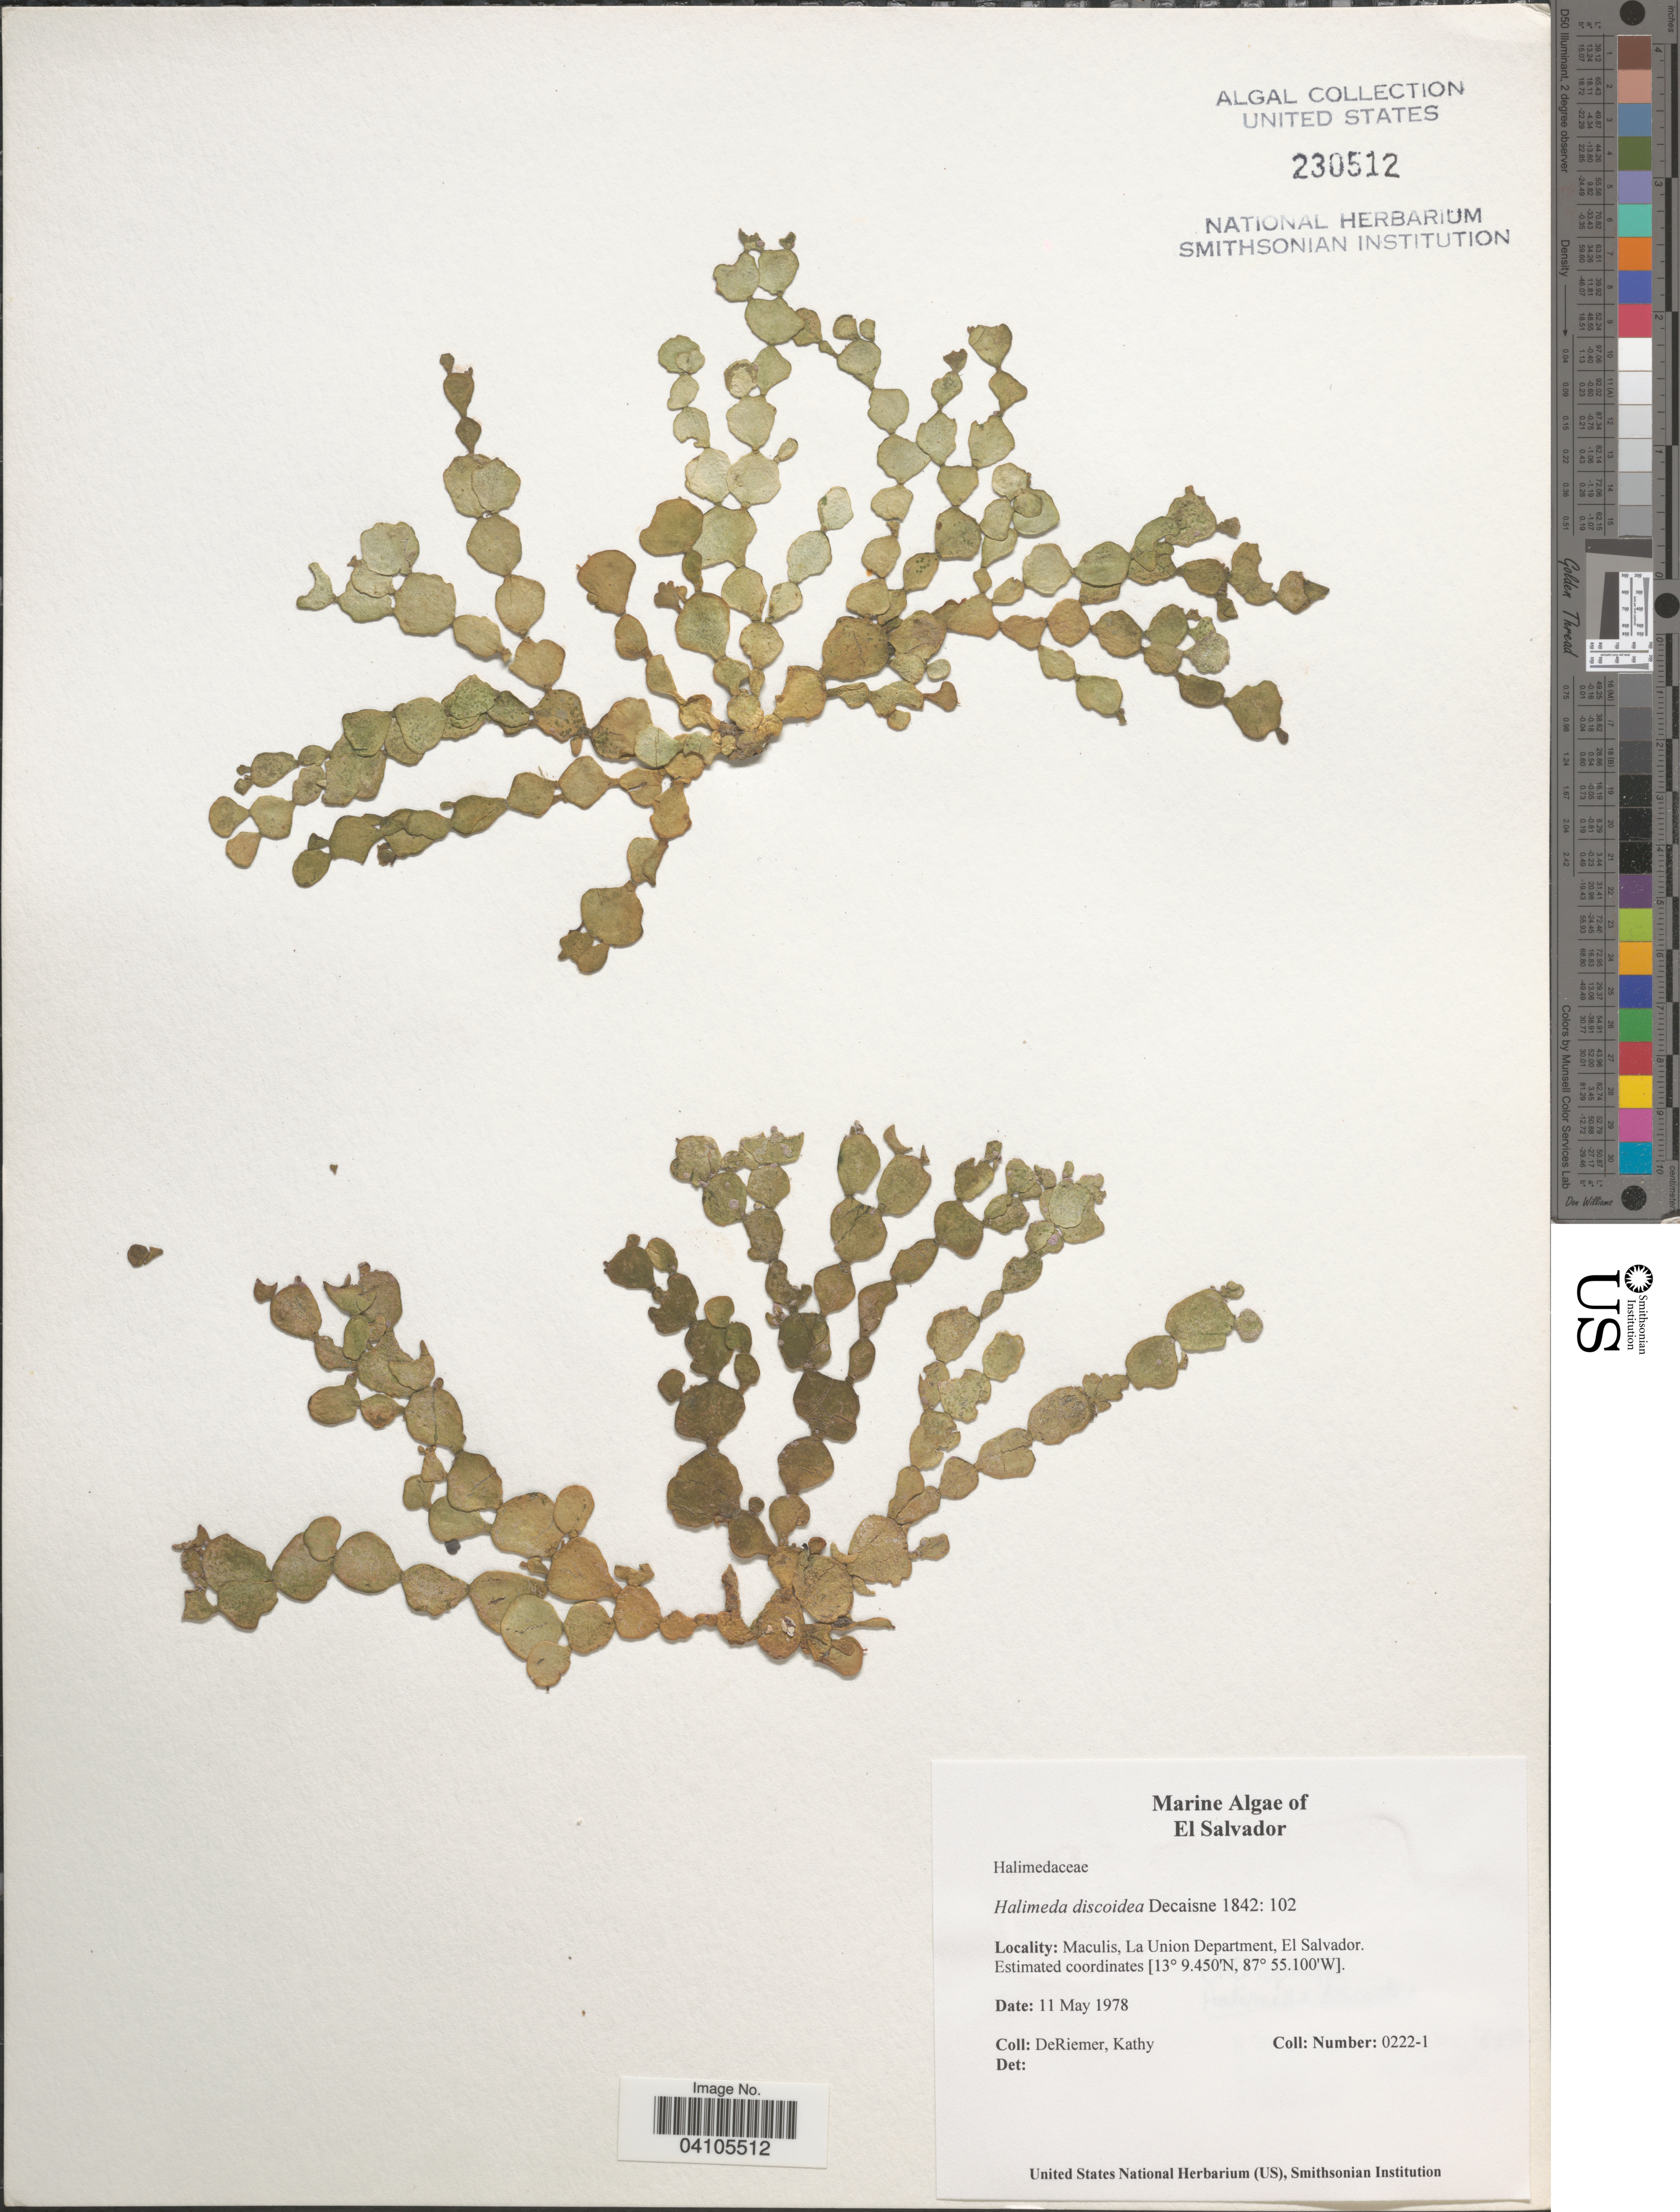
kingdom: Plantae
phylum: Chlorophyta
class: Ulvophyceae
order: Bryopsidales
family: Halimedaceae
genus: Halimeda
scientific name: Halimeda discoidea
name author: Decne.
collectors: K. DeRiemer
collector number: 0222-1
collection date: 1978-05-11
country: El Salvador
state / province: La Union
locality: Maculis, La Union Department.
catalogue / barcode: US 230512